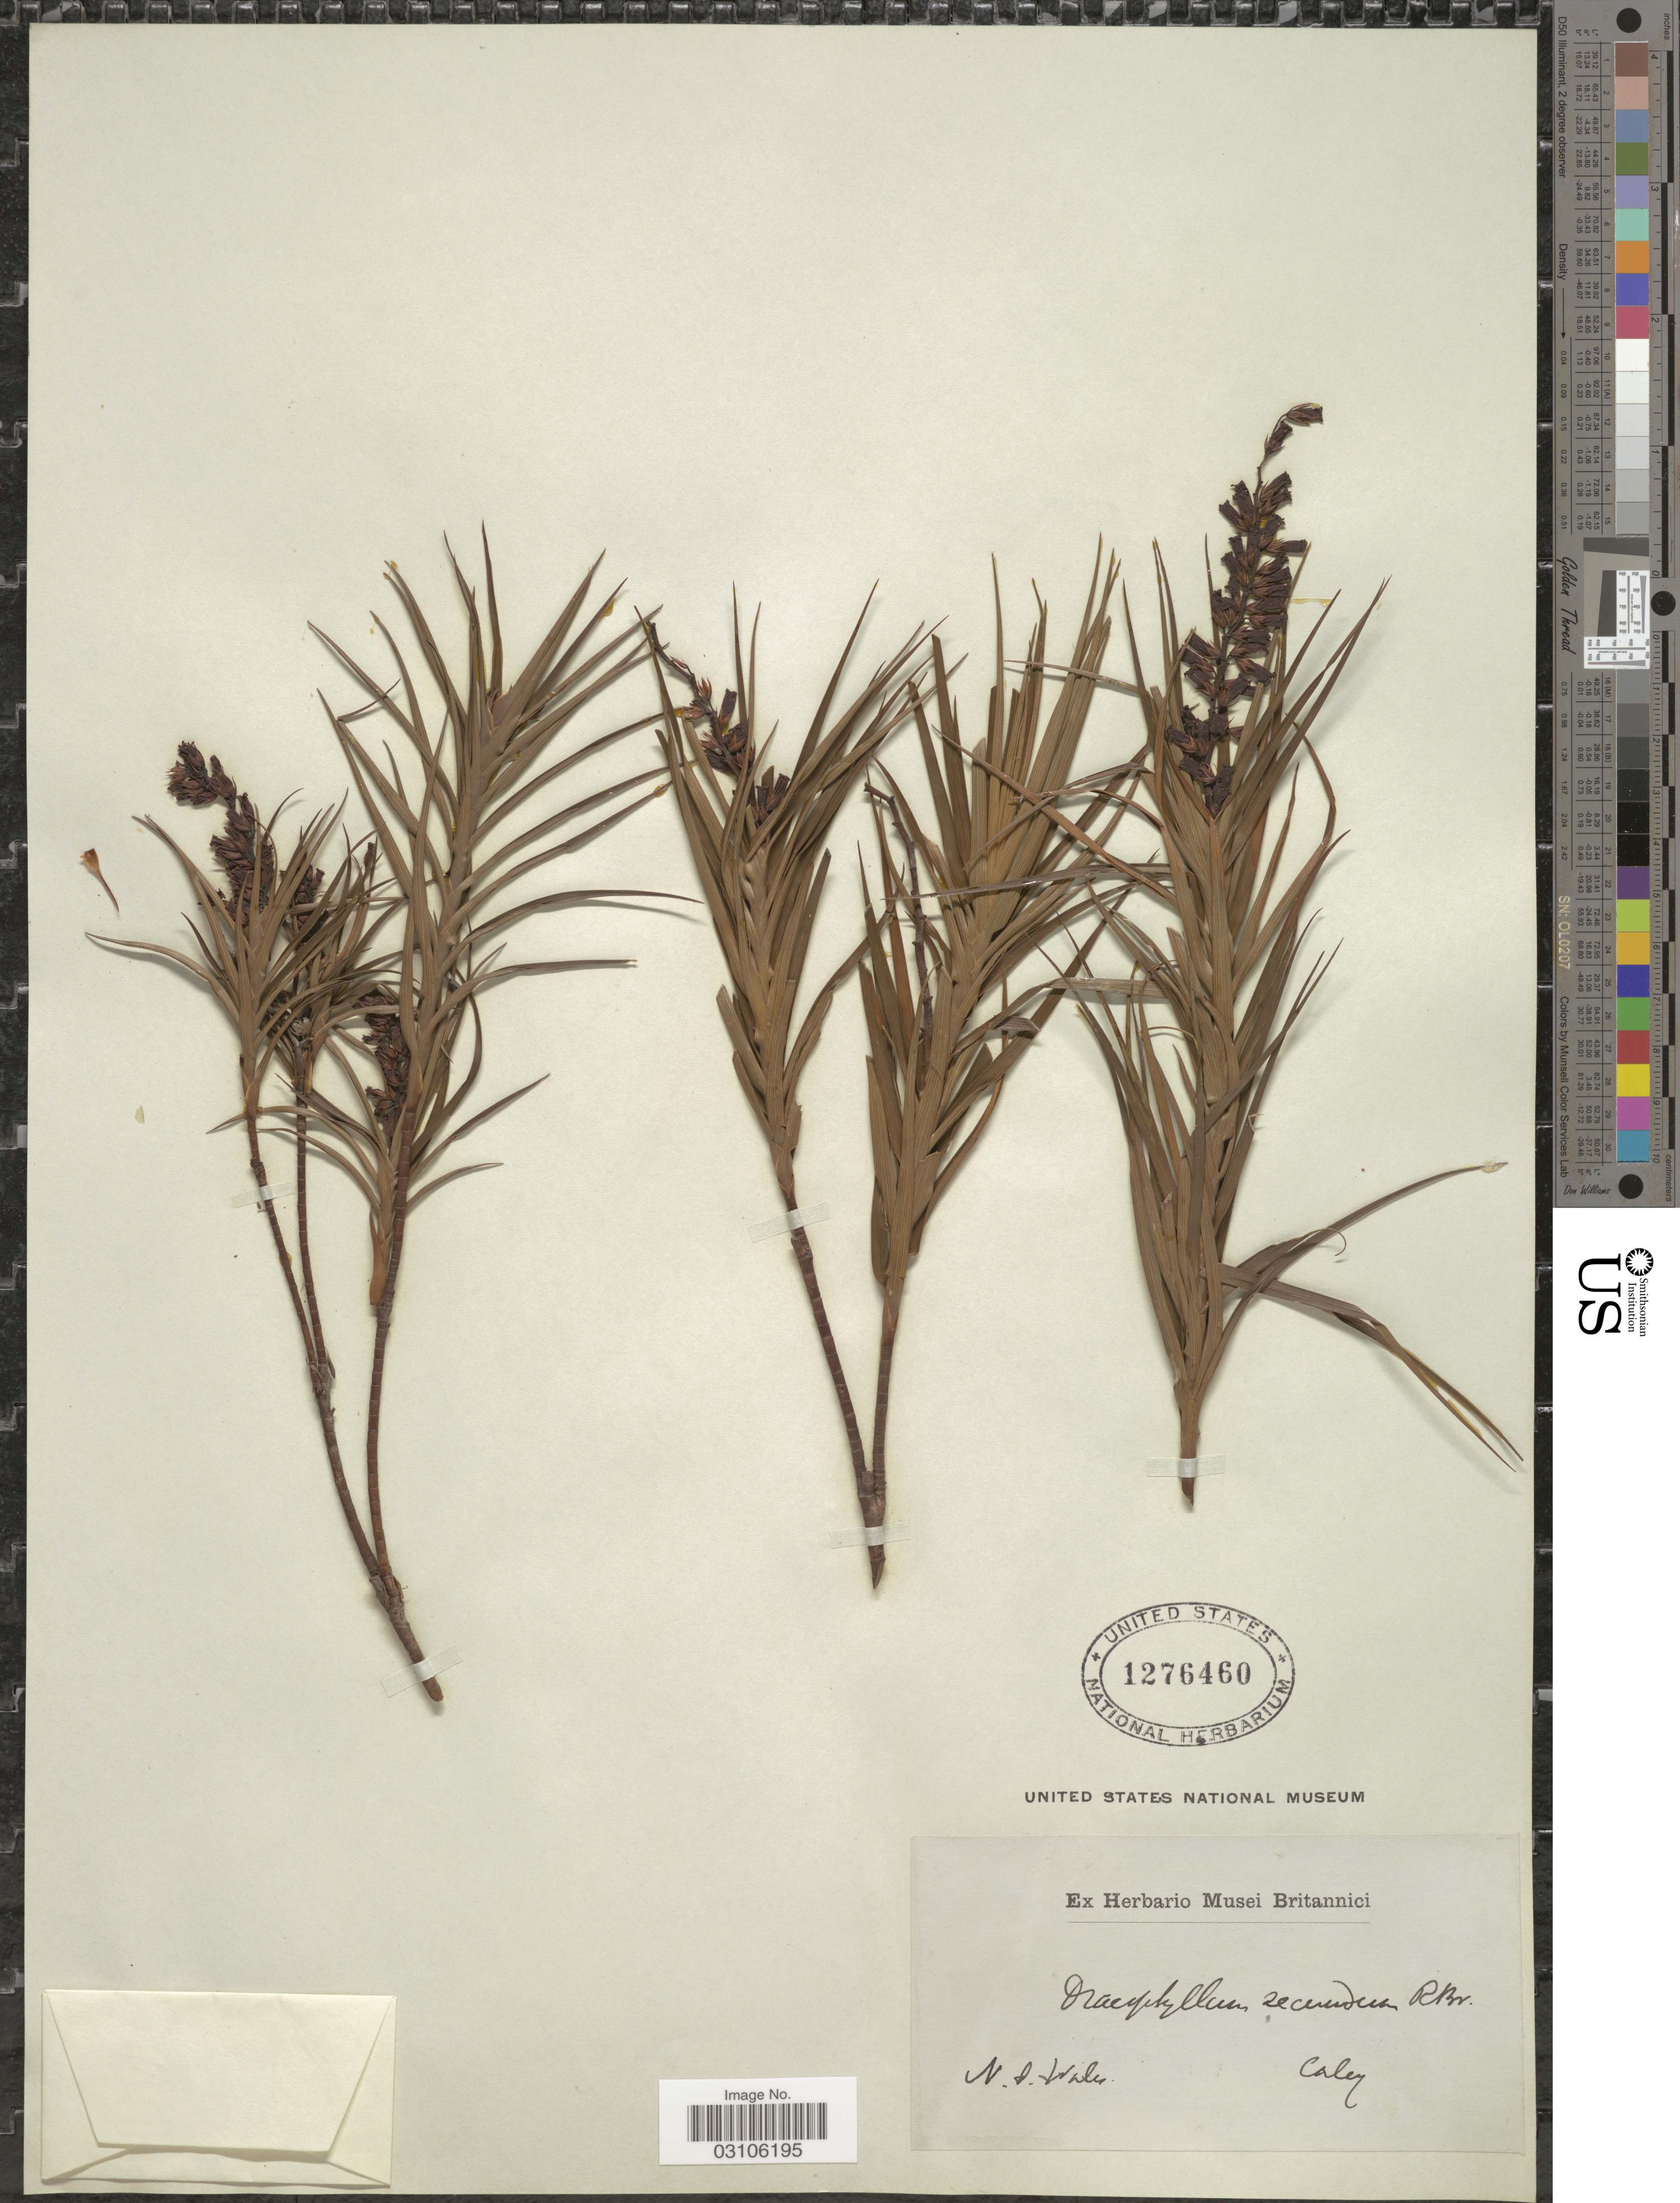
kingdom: Plantae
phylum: Tracheophyta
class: Magnoliopsida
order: Ericales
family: Ericaceae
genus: Dracophyllum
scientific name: Dracophyllum secundum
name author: R. Br.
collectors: -. Caley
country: Australia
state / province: New South Wales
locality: N.S.Wales.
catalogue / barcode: US 1276460